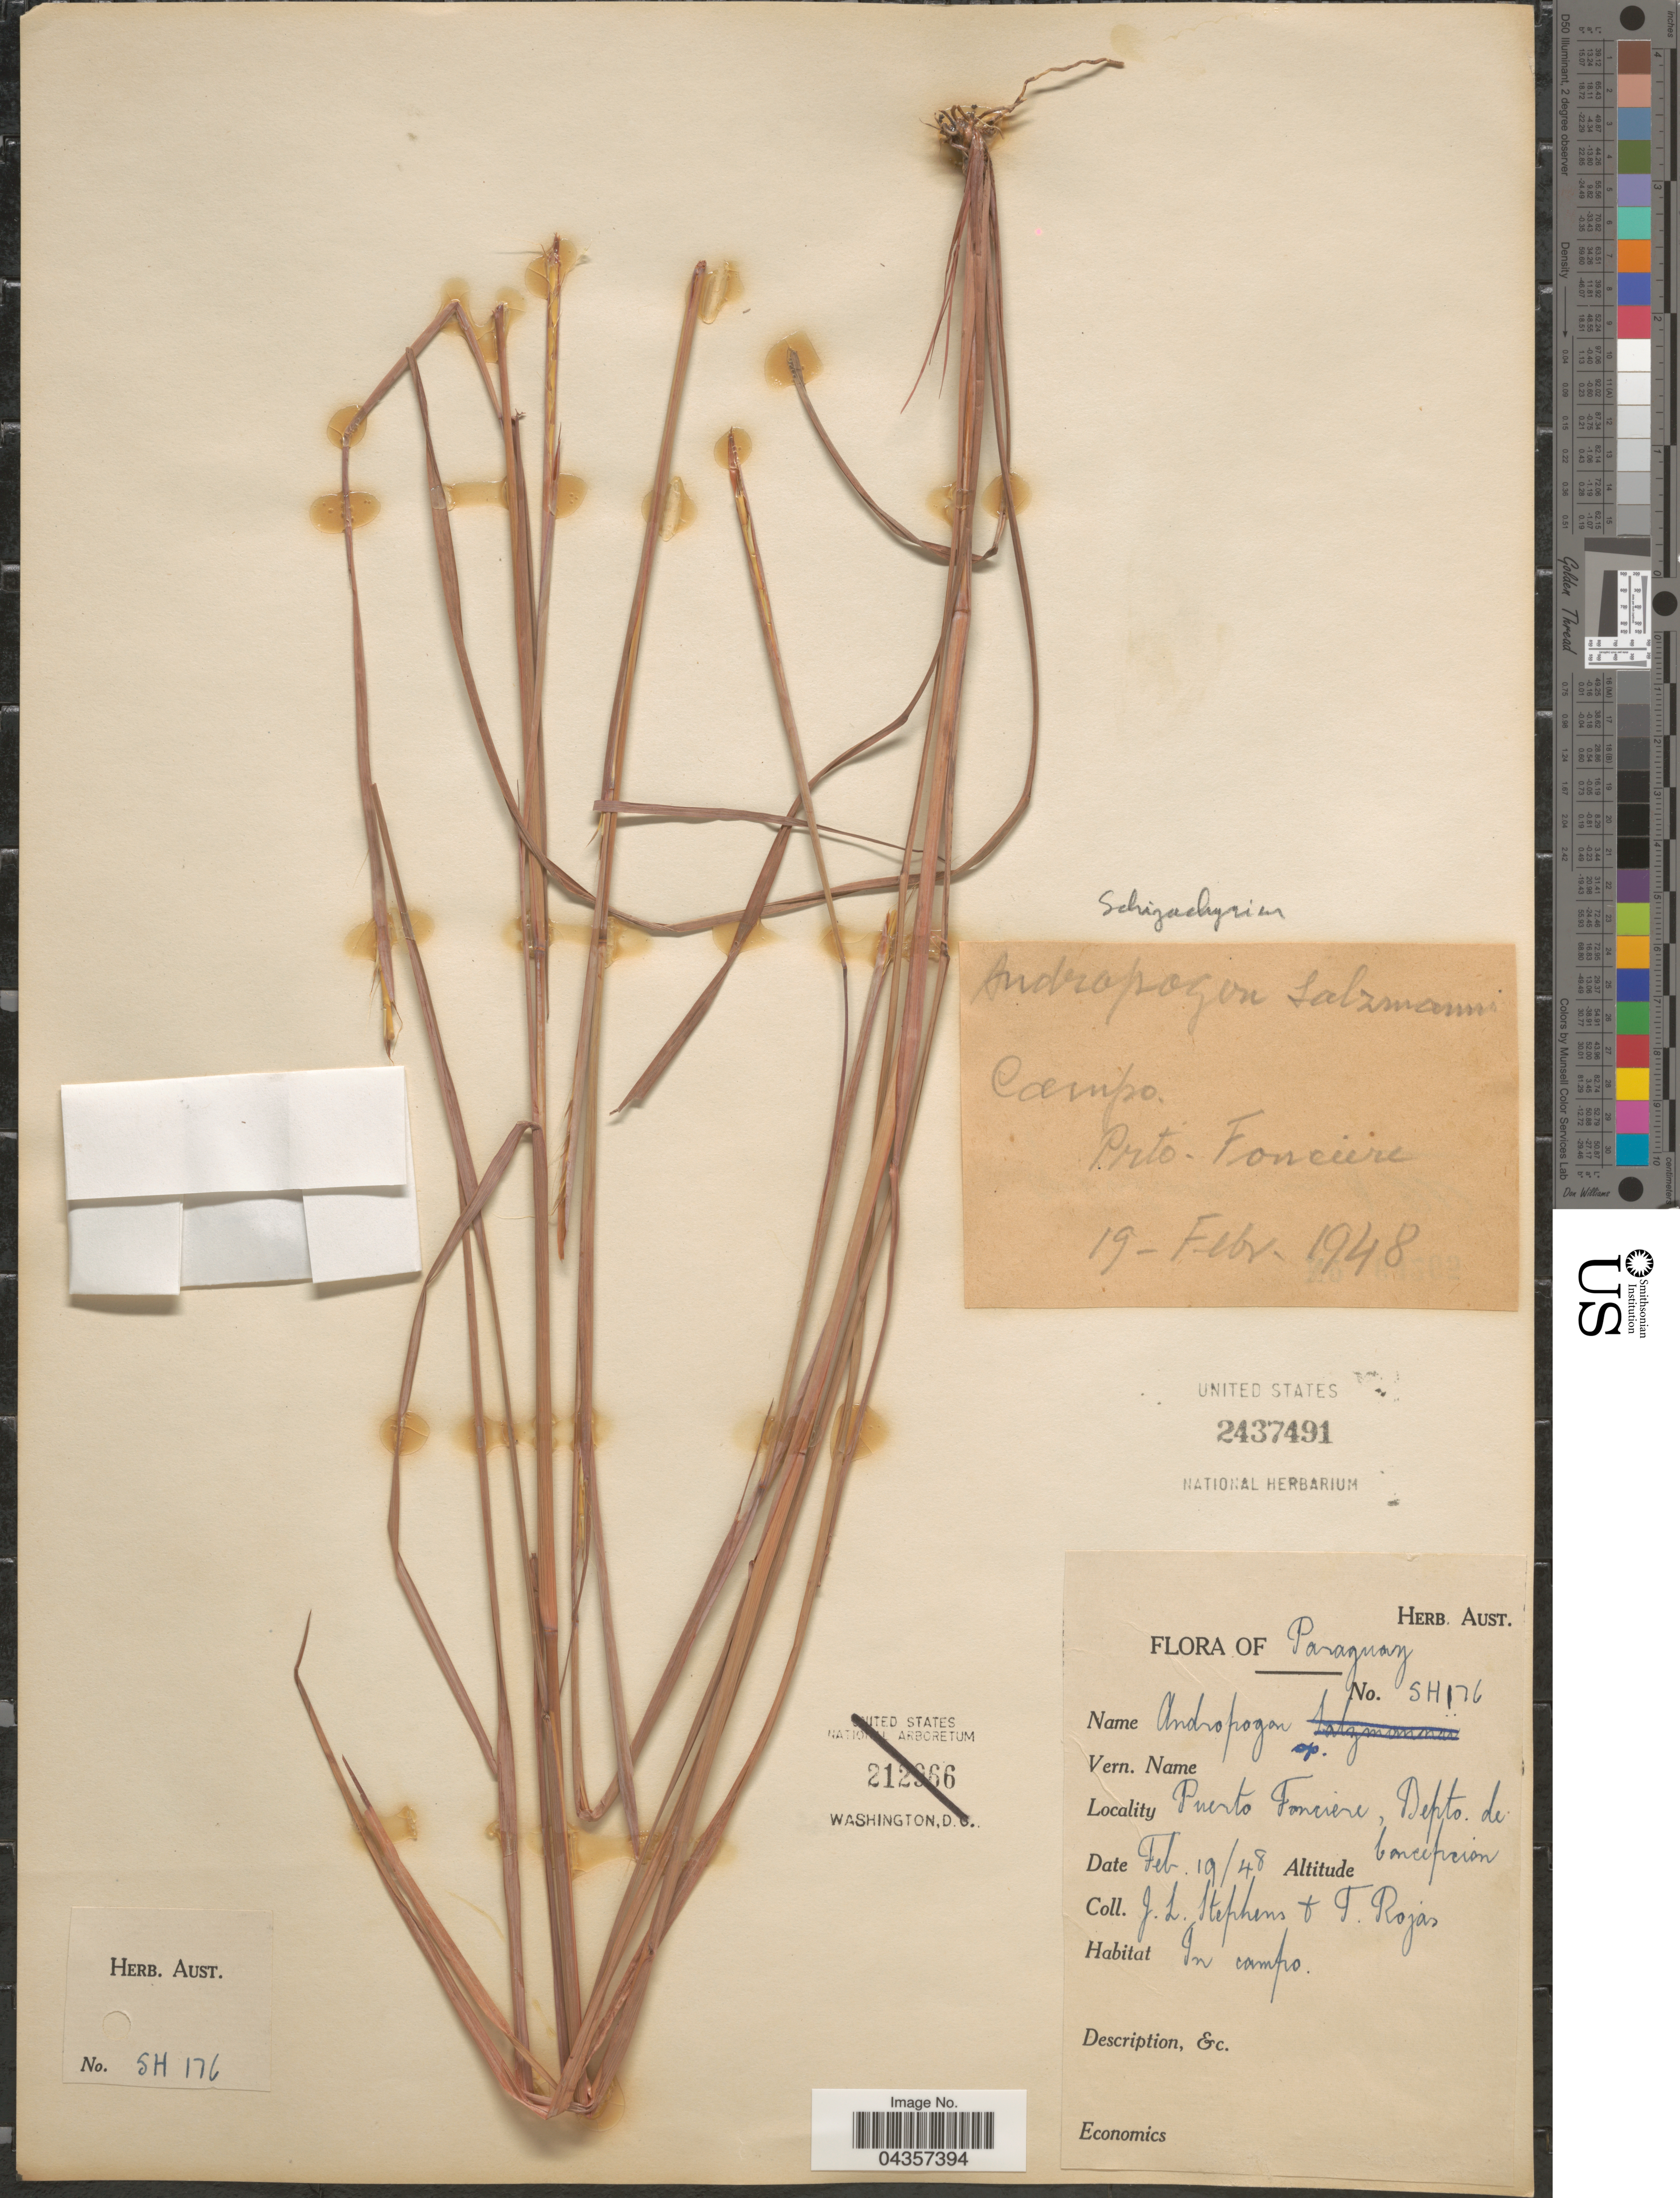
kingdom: Plantae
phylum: Tracheophyta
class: Liliopsida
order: Poales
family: Poaceae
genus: Schizachyrium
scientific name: Schizachyrium sp.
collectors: J. Stephens & T. Rojas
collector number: SH176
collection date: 1948-02-19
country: Paraguay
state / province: Concepcion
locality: Puerto Fonciere, Depto de Concepcion.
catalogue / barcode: US 2437491